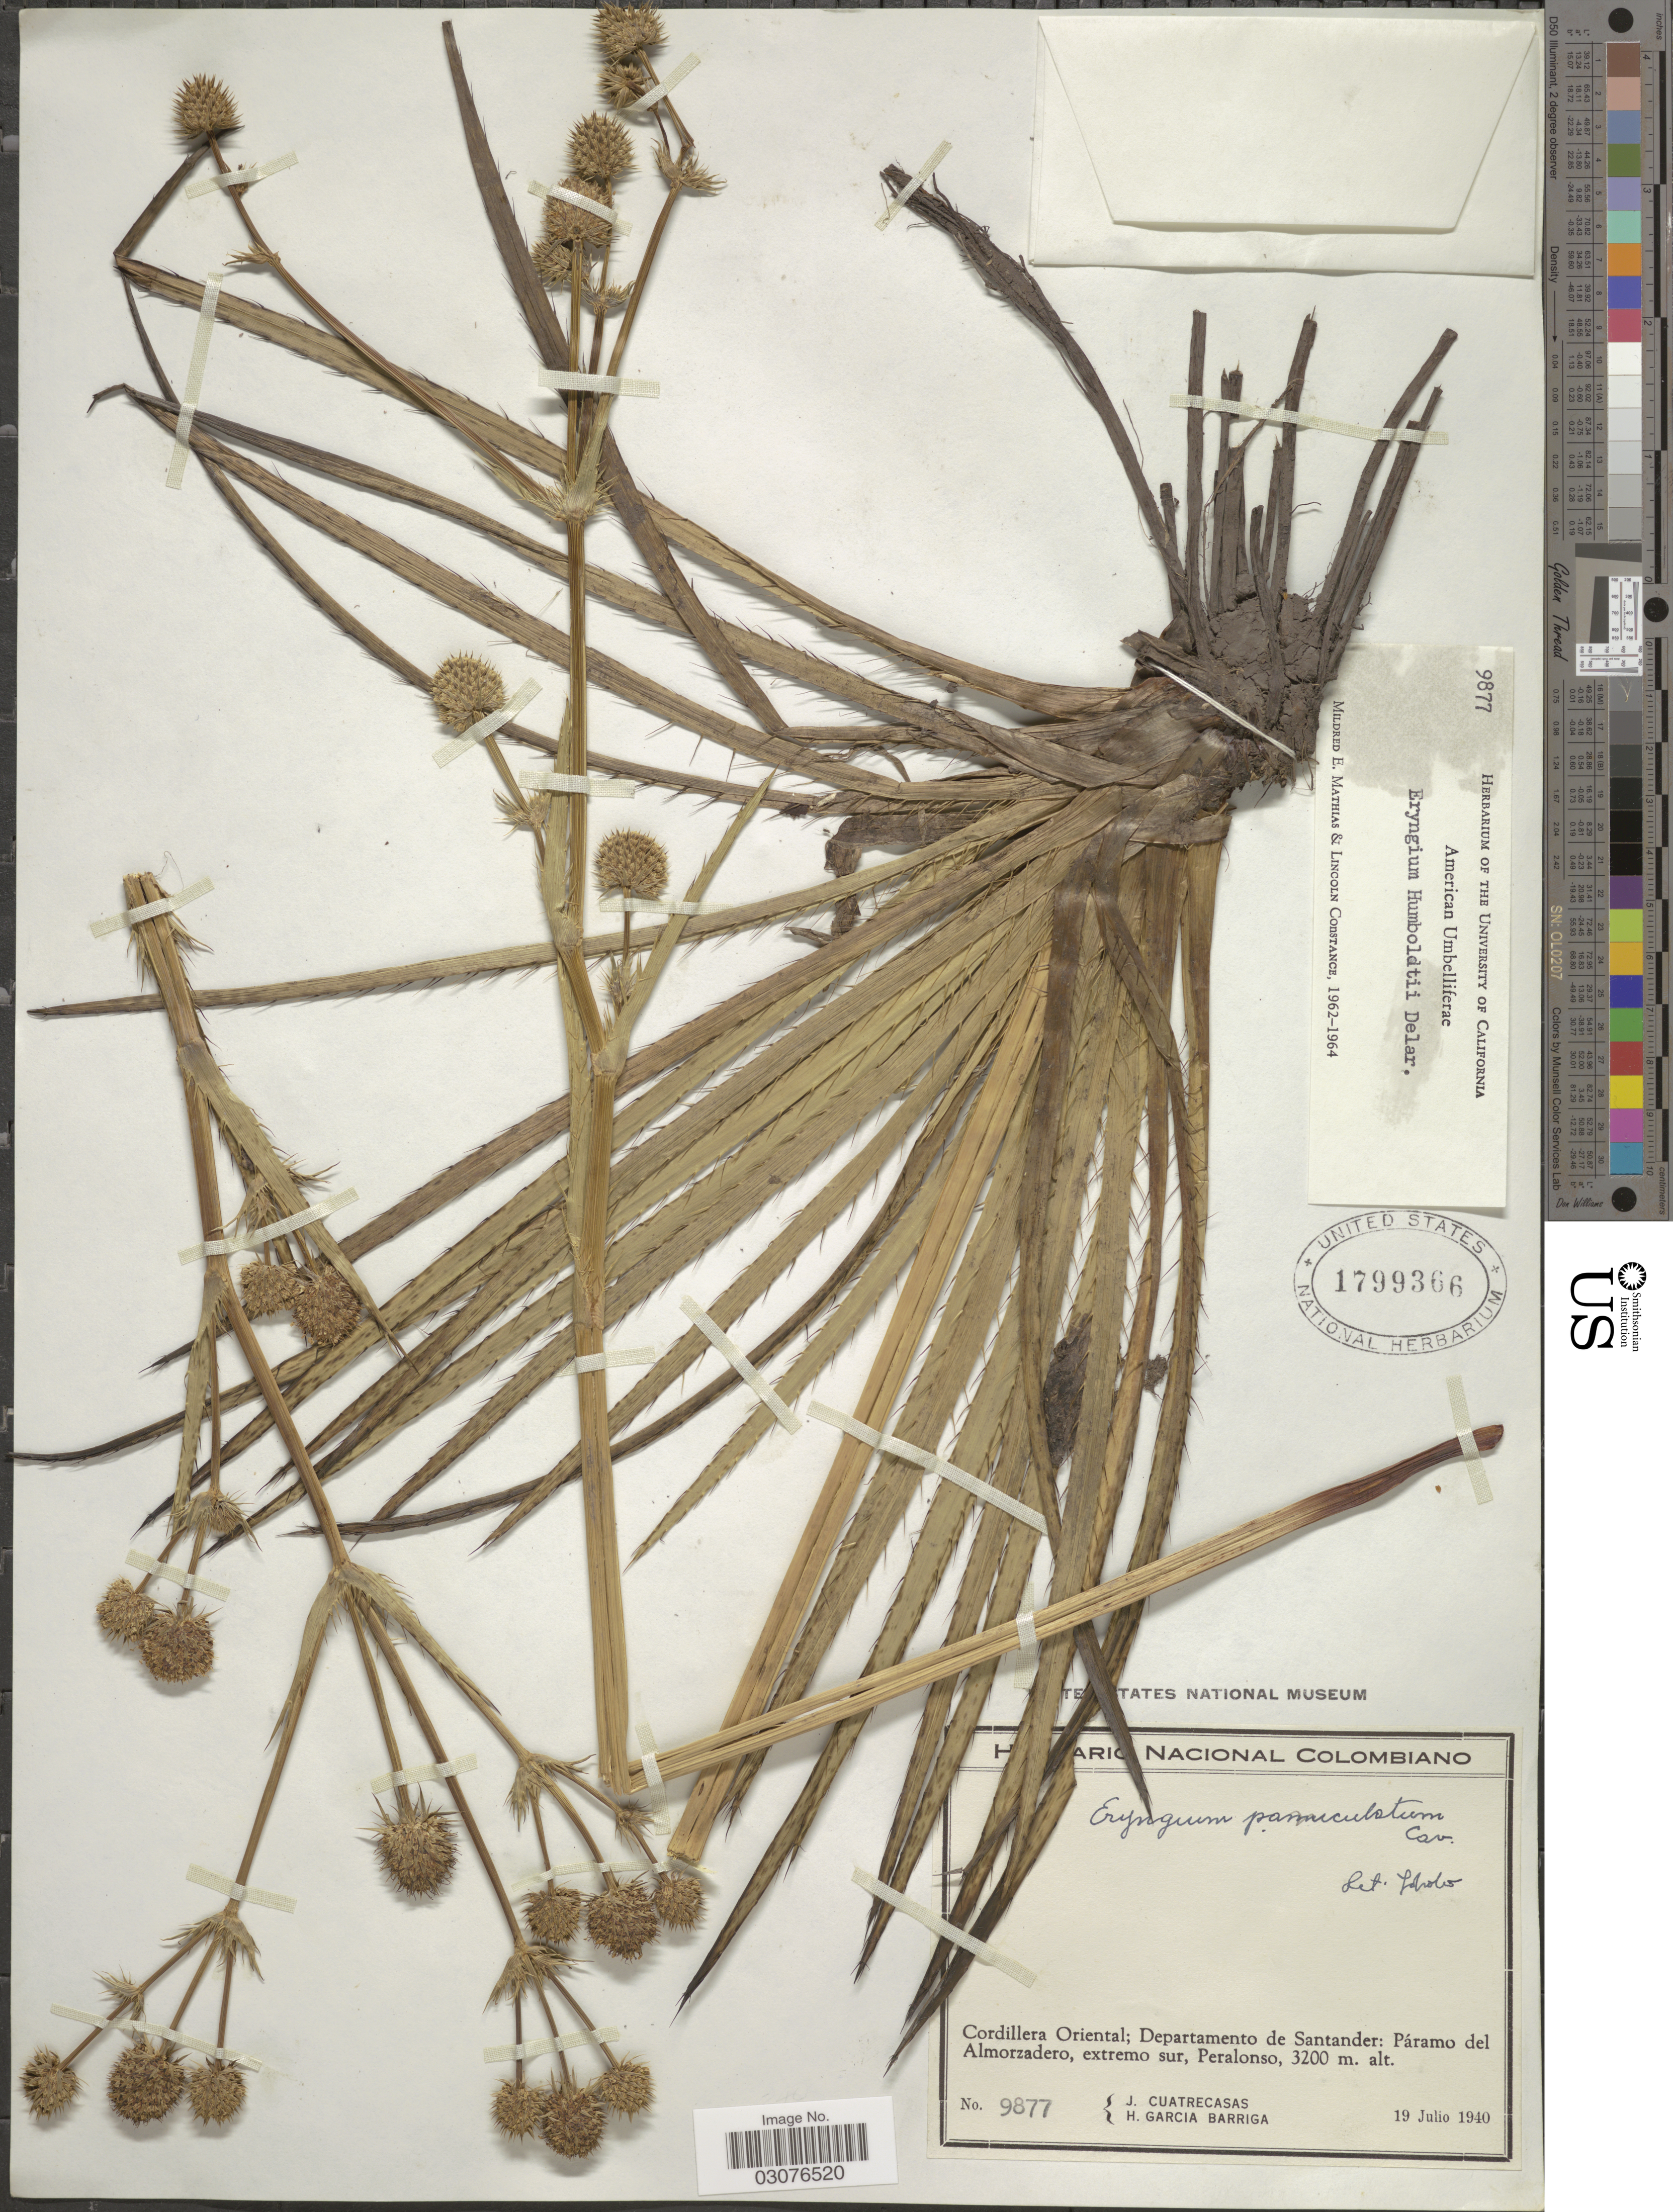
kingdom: Plantae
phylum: Tracheophyta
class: Magnoliopsida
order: Apiales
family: Apiaceae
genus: Eryngium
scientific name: Eryngium humboldtii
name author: F. Delaroche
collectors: J. Cuatrecasas & H. García Barriga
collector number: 9877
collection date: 1940-07-19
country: Colombia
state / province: Santander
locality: Cordillera Oriental; Departamento de Santander: Páramo del Almorzadero, extremo sur, Peralonso.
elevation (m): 3200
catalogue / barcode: US 1799366